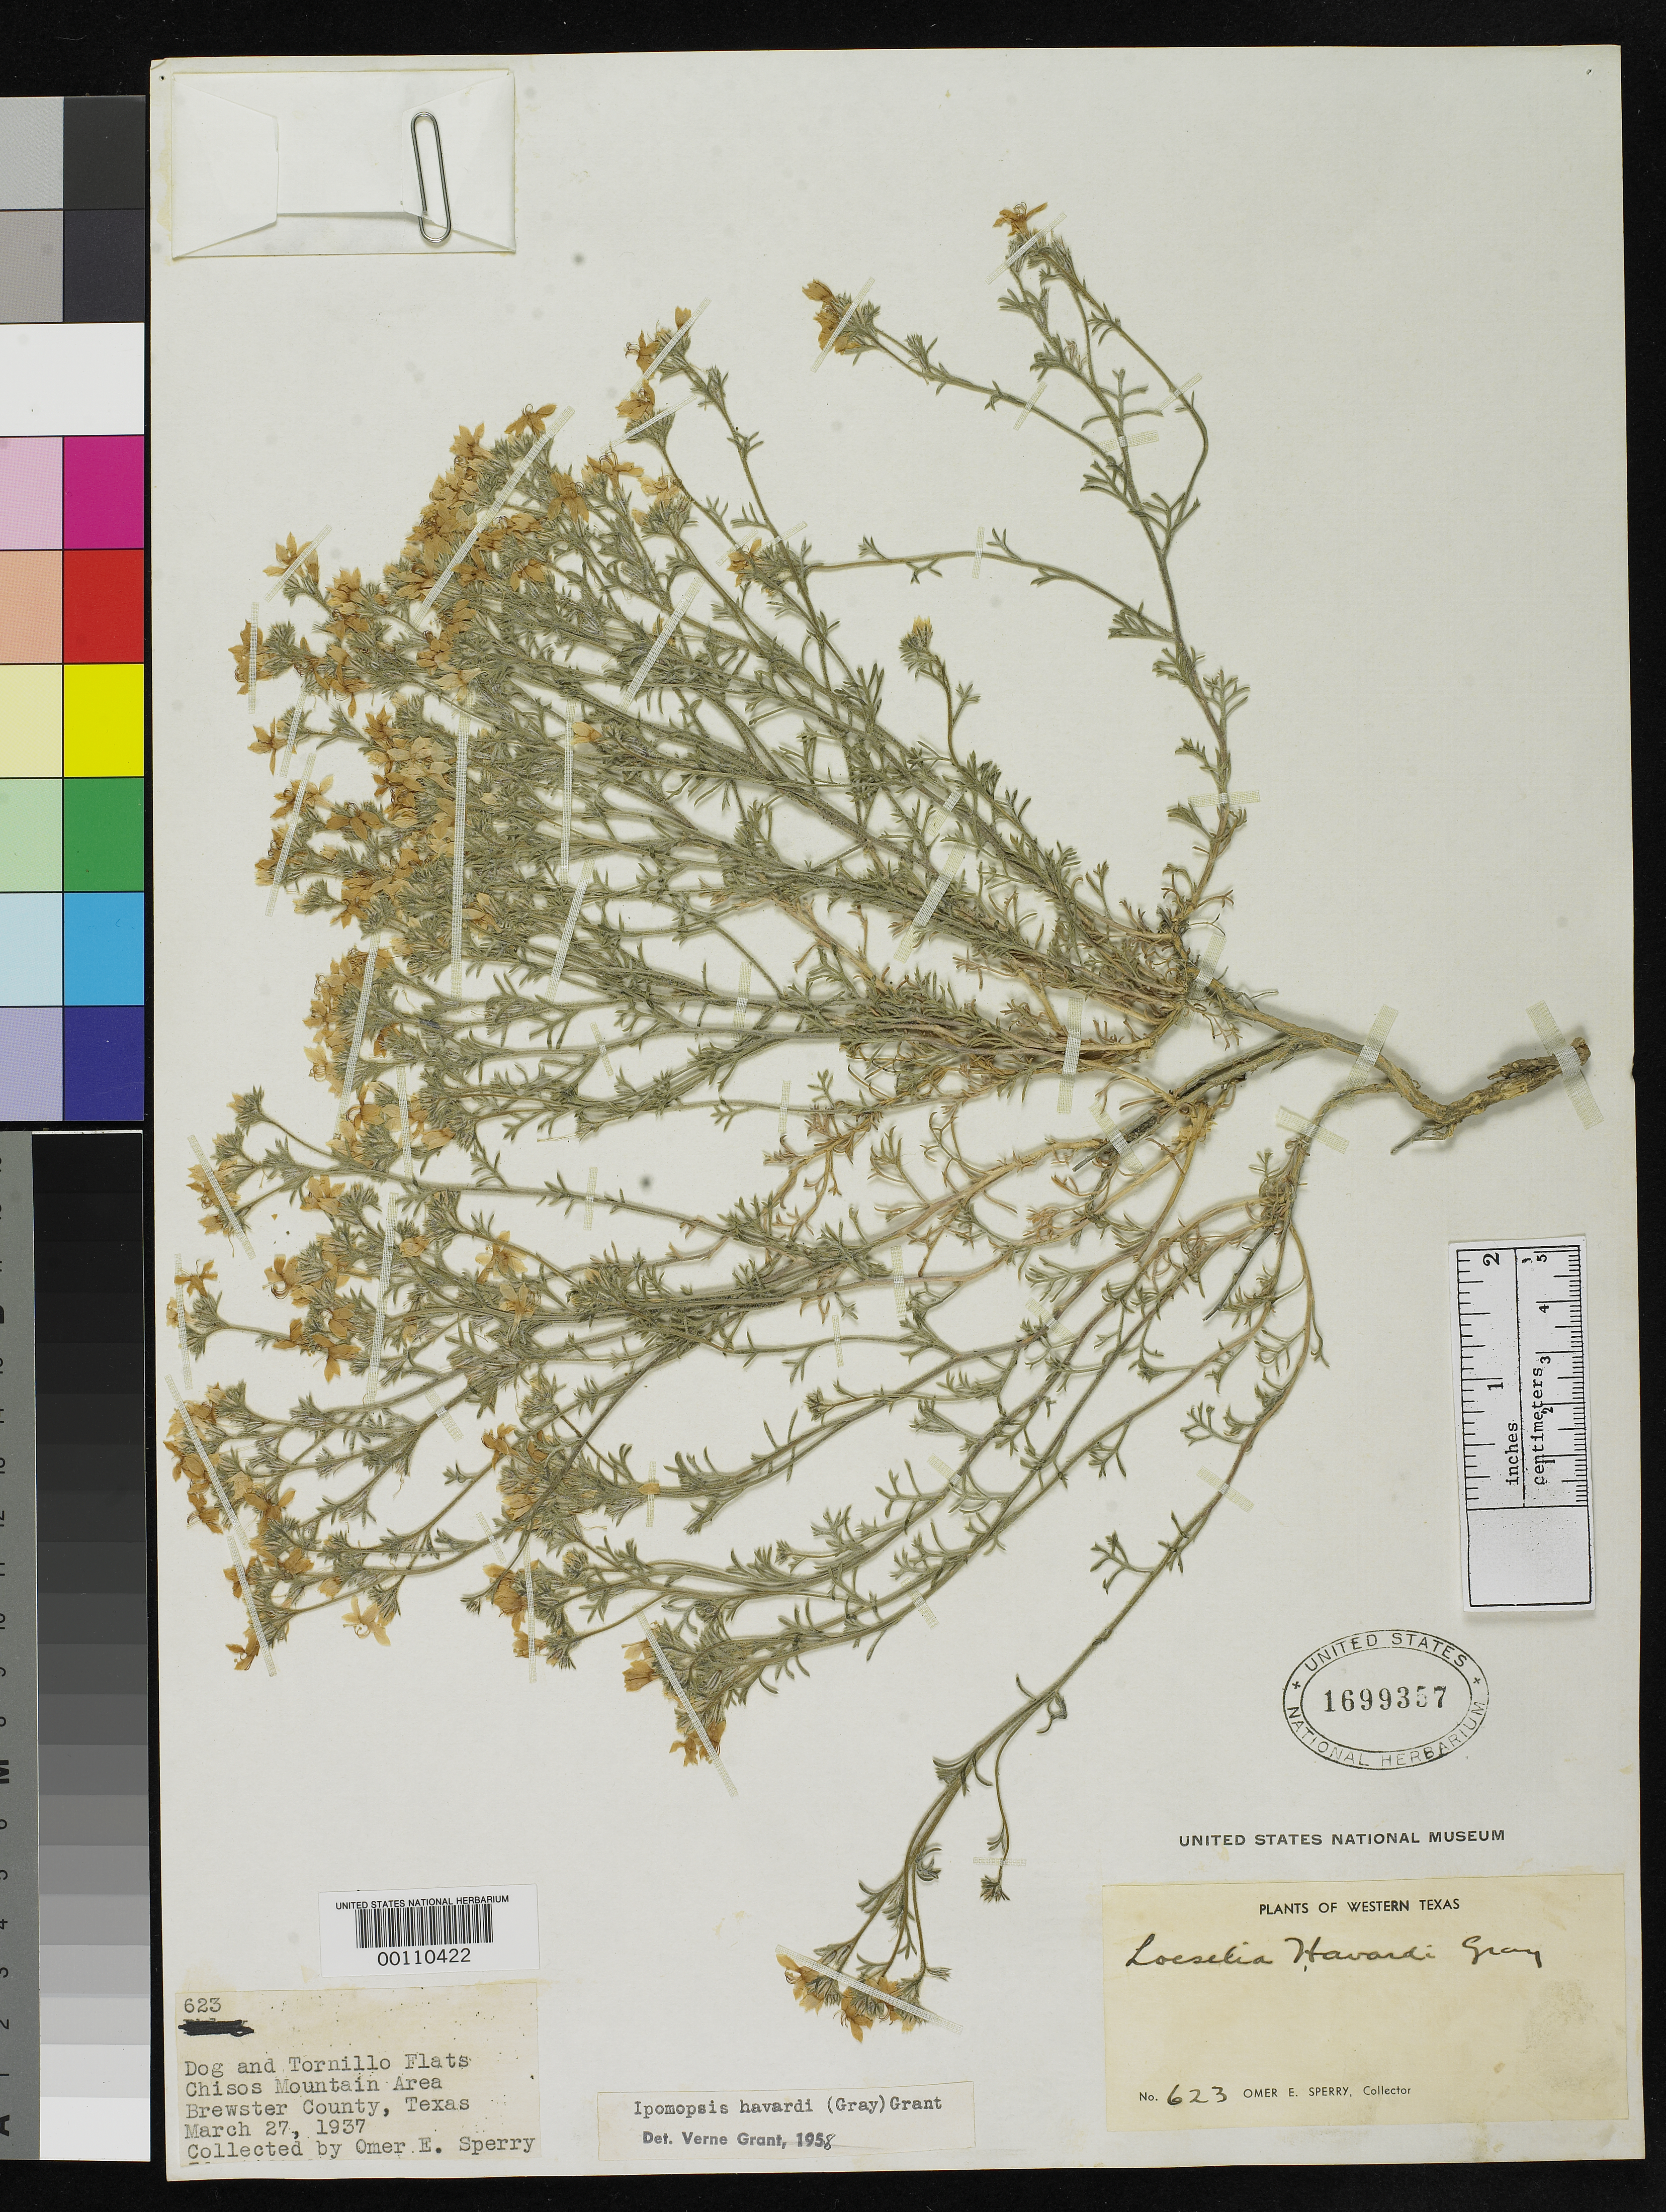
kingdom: Plantae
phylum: Tracheophyta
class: Magnoliopsida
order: Ericales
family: Polemoniaceae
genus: Ipomopsis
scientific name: Ipomopsis havardii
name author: (A. Gray) V.E. Grant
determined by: Grant, V. E.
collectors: O. E. Sperry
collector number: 623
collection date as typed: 27 Mar 1937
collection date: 1937-03-27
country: United States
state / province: Texas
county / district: Brewster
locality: Dog and tornillo flats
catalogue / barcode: US 1699357